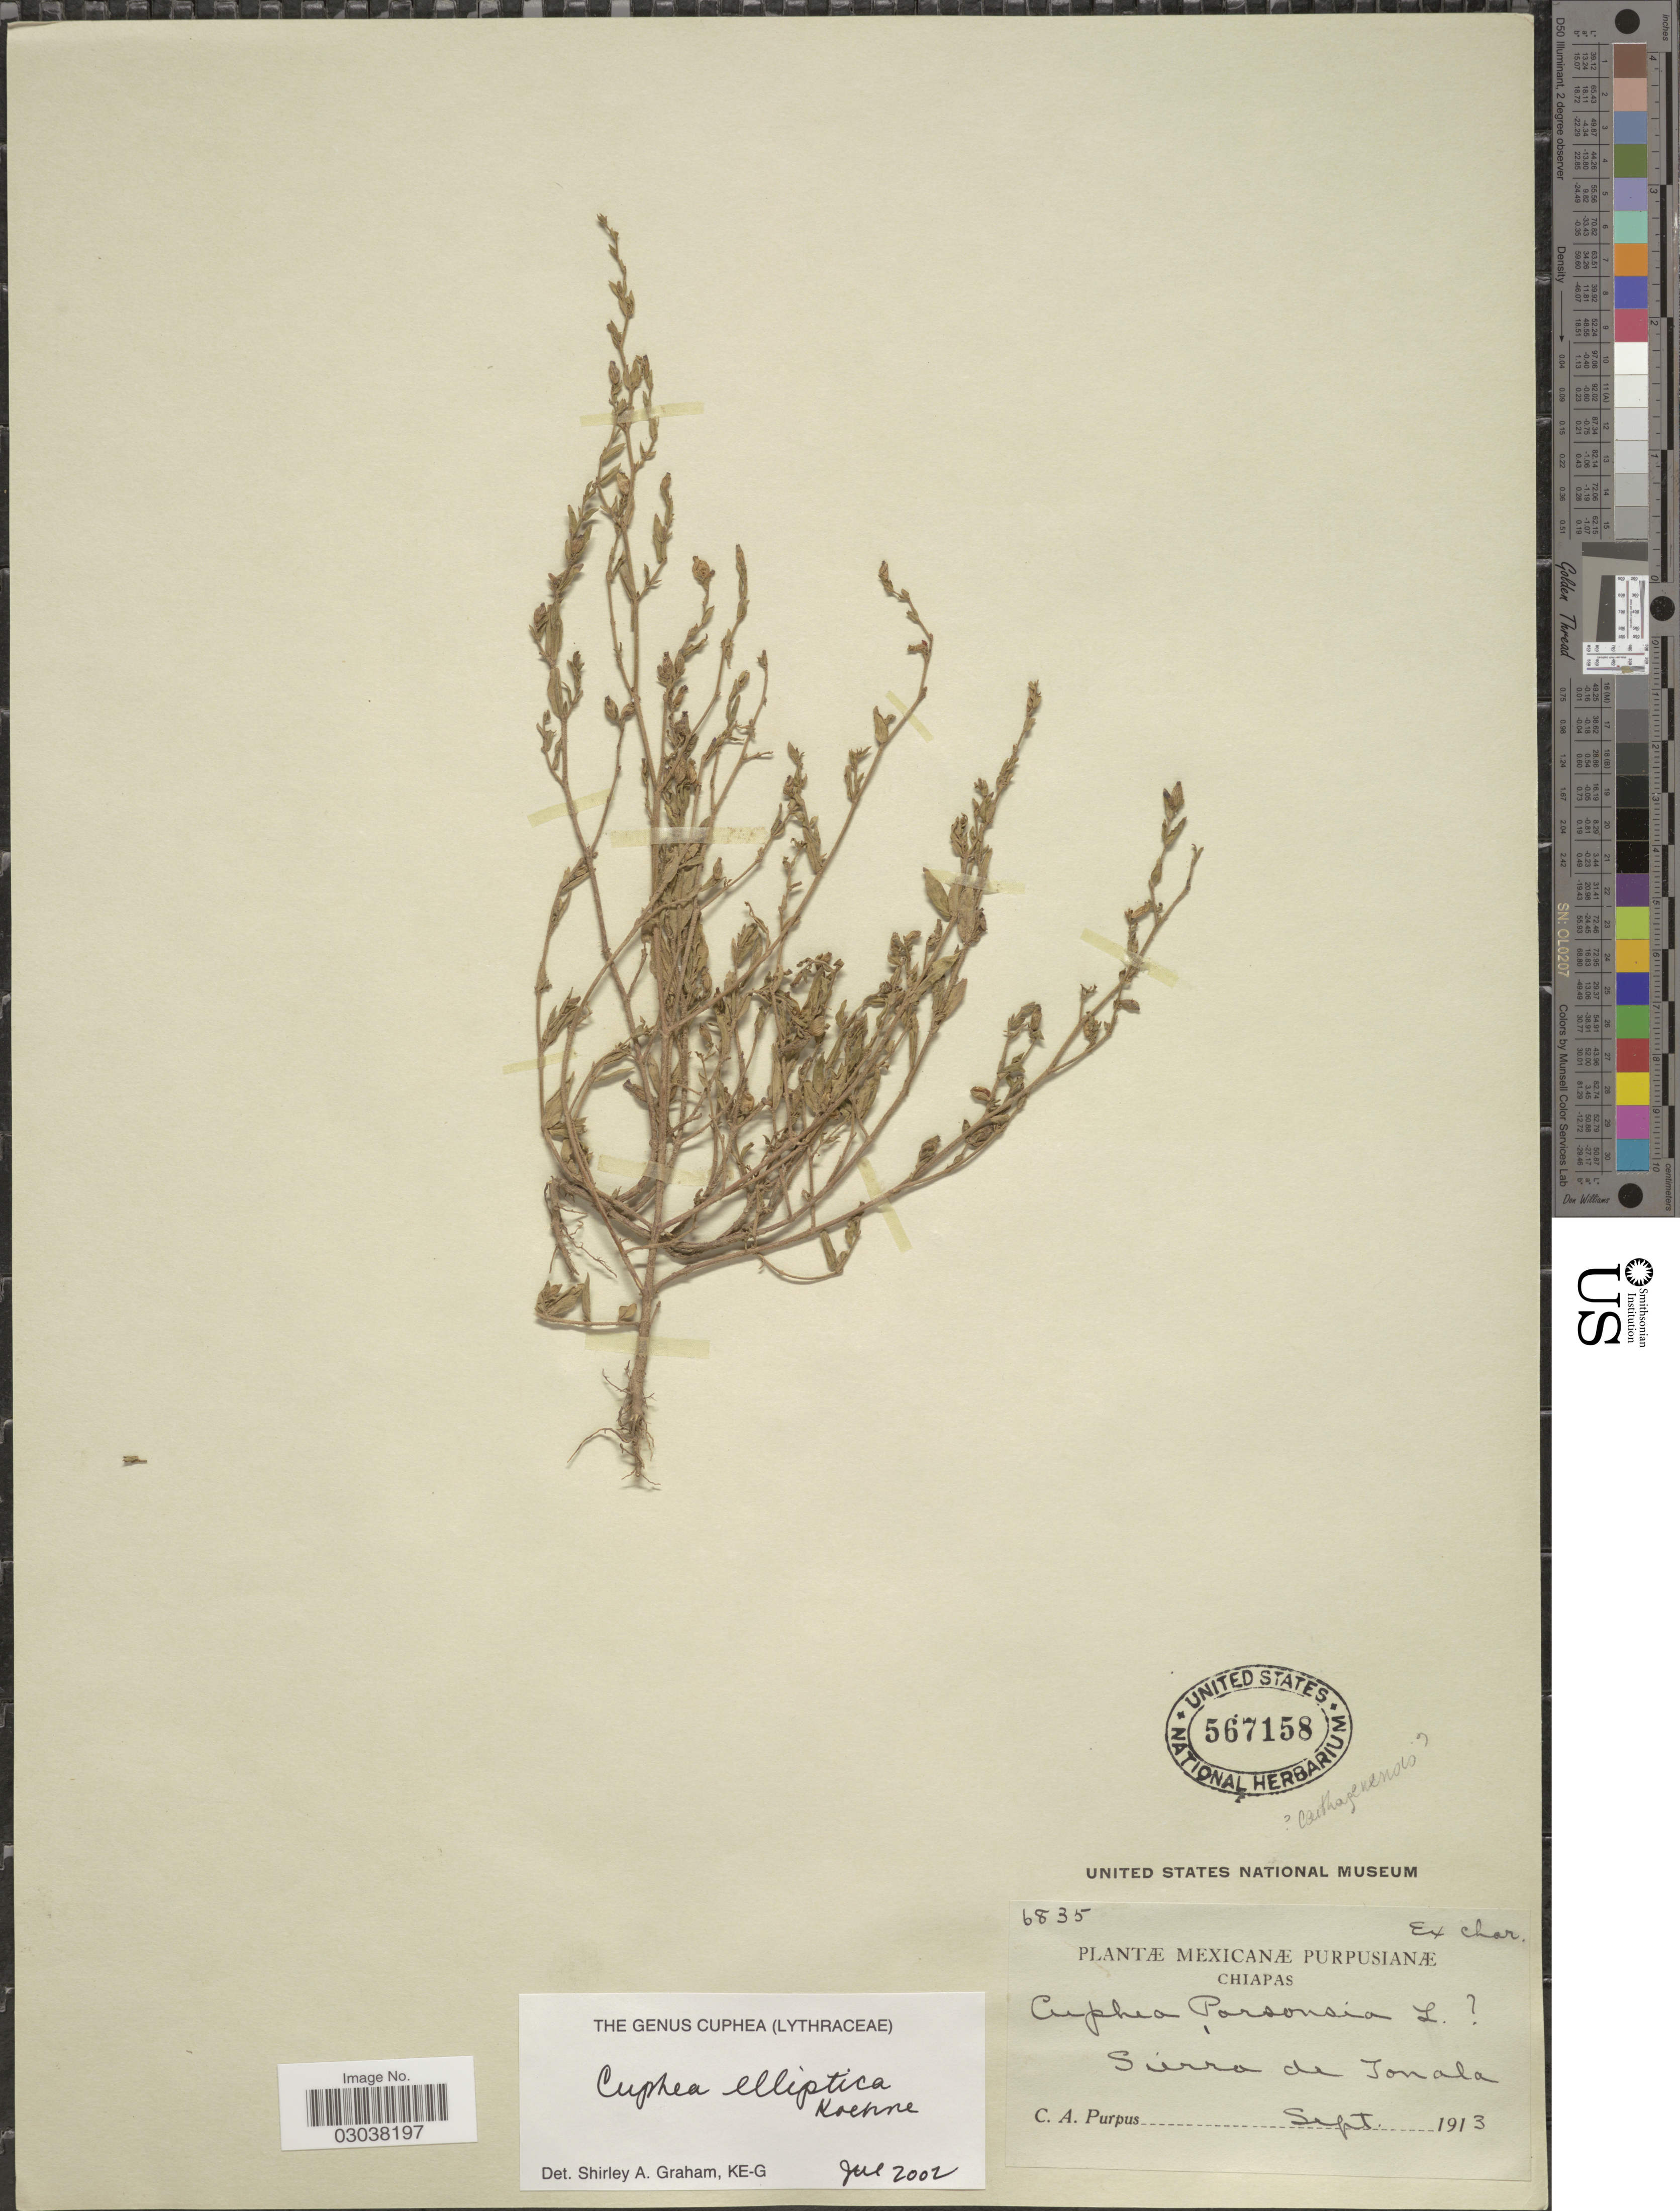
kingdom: Plantae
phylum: Tracheophyta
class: Magnoliopsida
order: Myrtales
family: Lythraceae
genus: Cuphea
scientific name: Cuphea elliptica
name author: Koehne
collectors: C. A. Purpus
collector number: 6835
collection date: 1913-09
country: Mexico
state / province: Chiapas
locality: Sierra de Tonala.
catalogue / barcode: US 567158